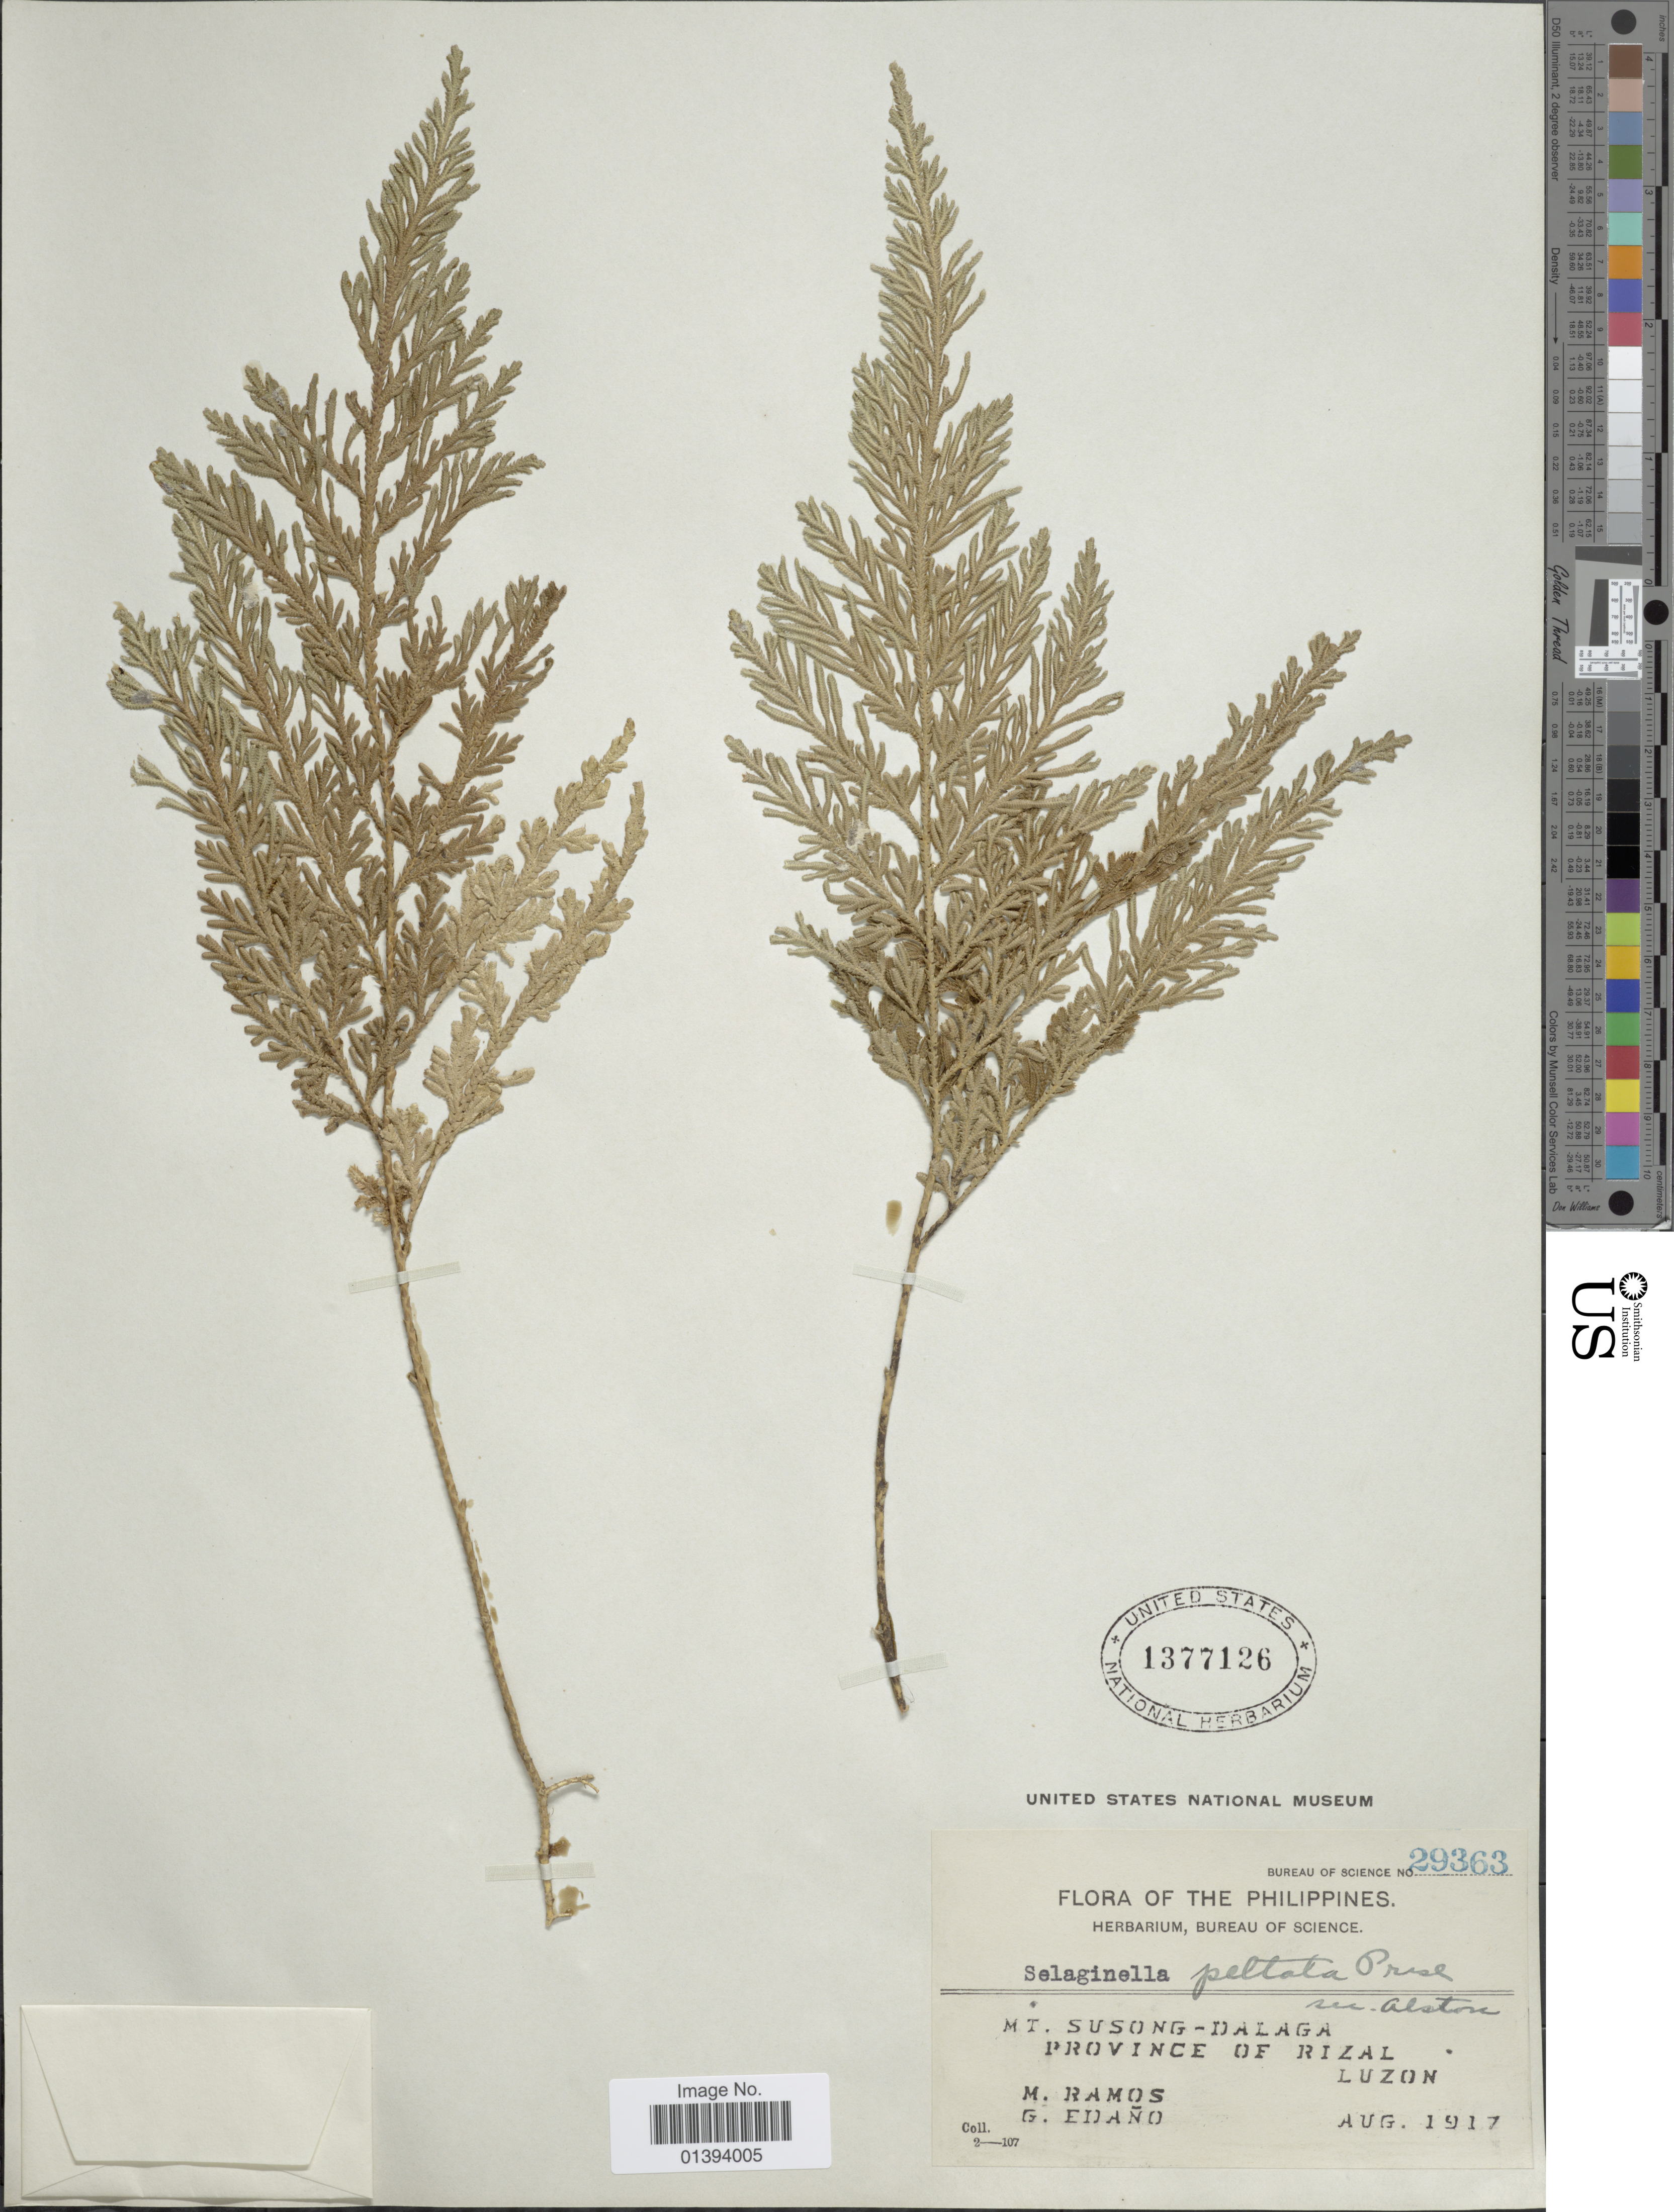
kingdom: Plantae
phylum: Tracheophyta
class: Lycopodiopsida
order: Selaginellales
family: Selaginellaceae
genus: Selaginella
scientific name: Selaginella peltata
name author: C. Presl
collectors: M. Ramos & G. Edaño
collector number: Bureau of Science 29363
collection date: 1917-08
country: Philippines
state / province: Central Luzon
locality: Mt. Susong-Dalaga, Province of Rizal Luzon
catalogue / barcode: US 1377126